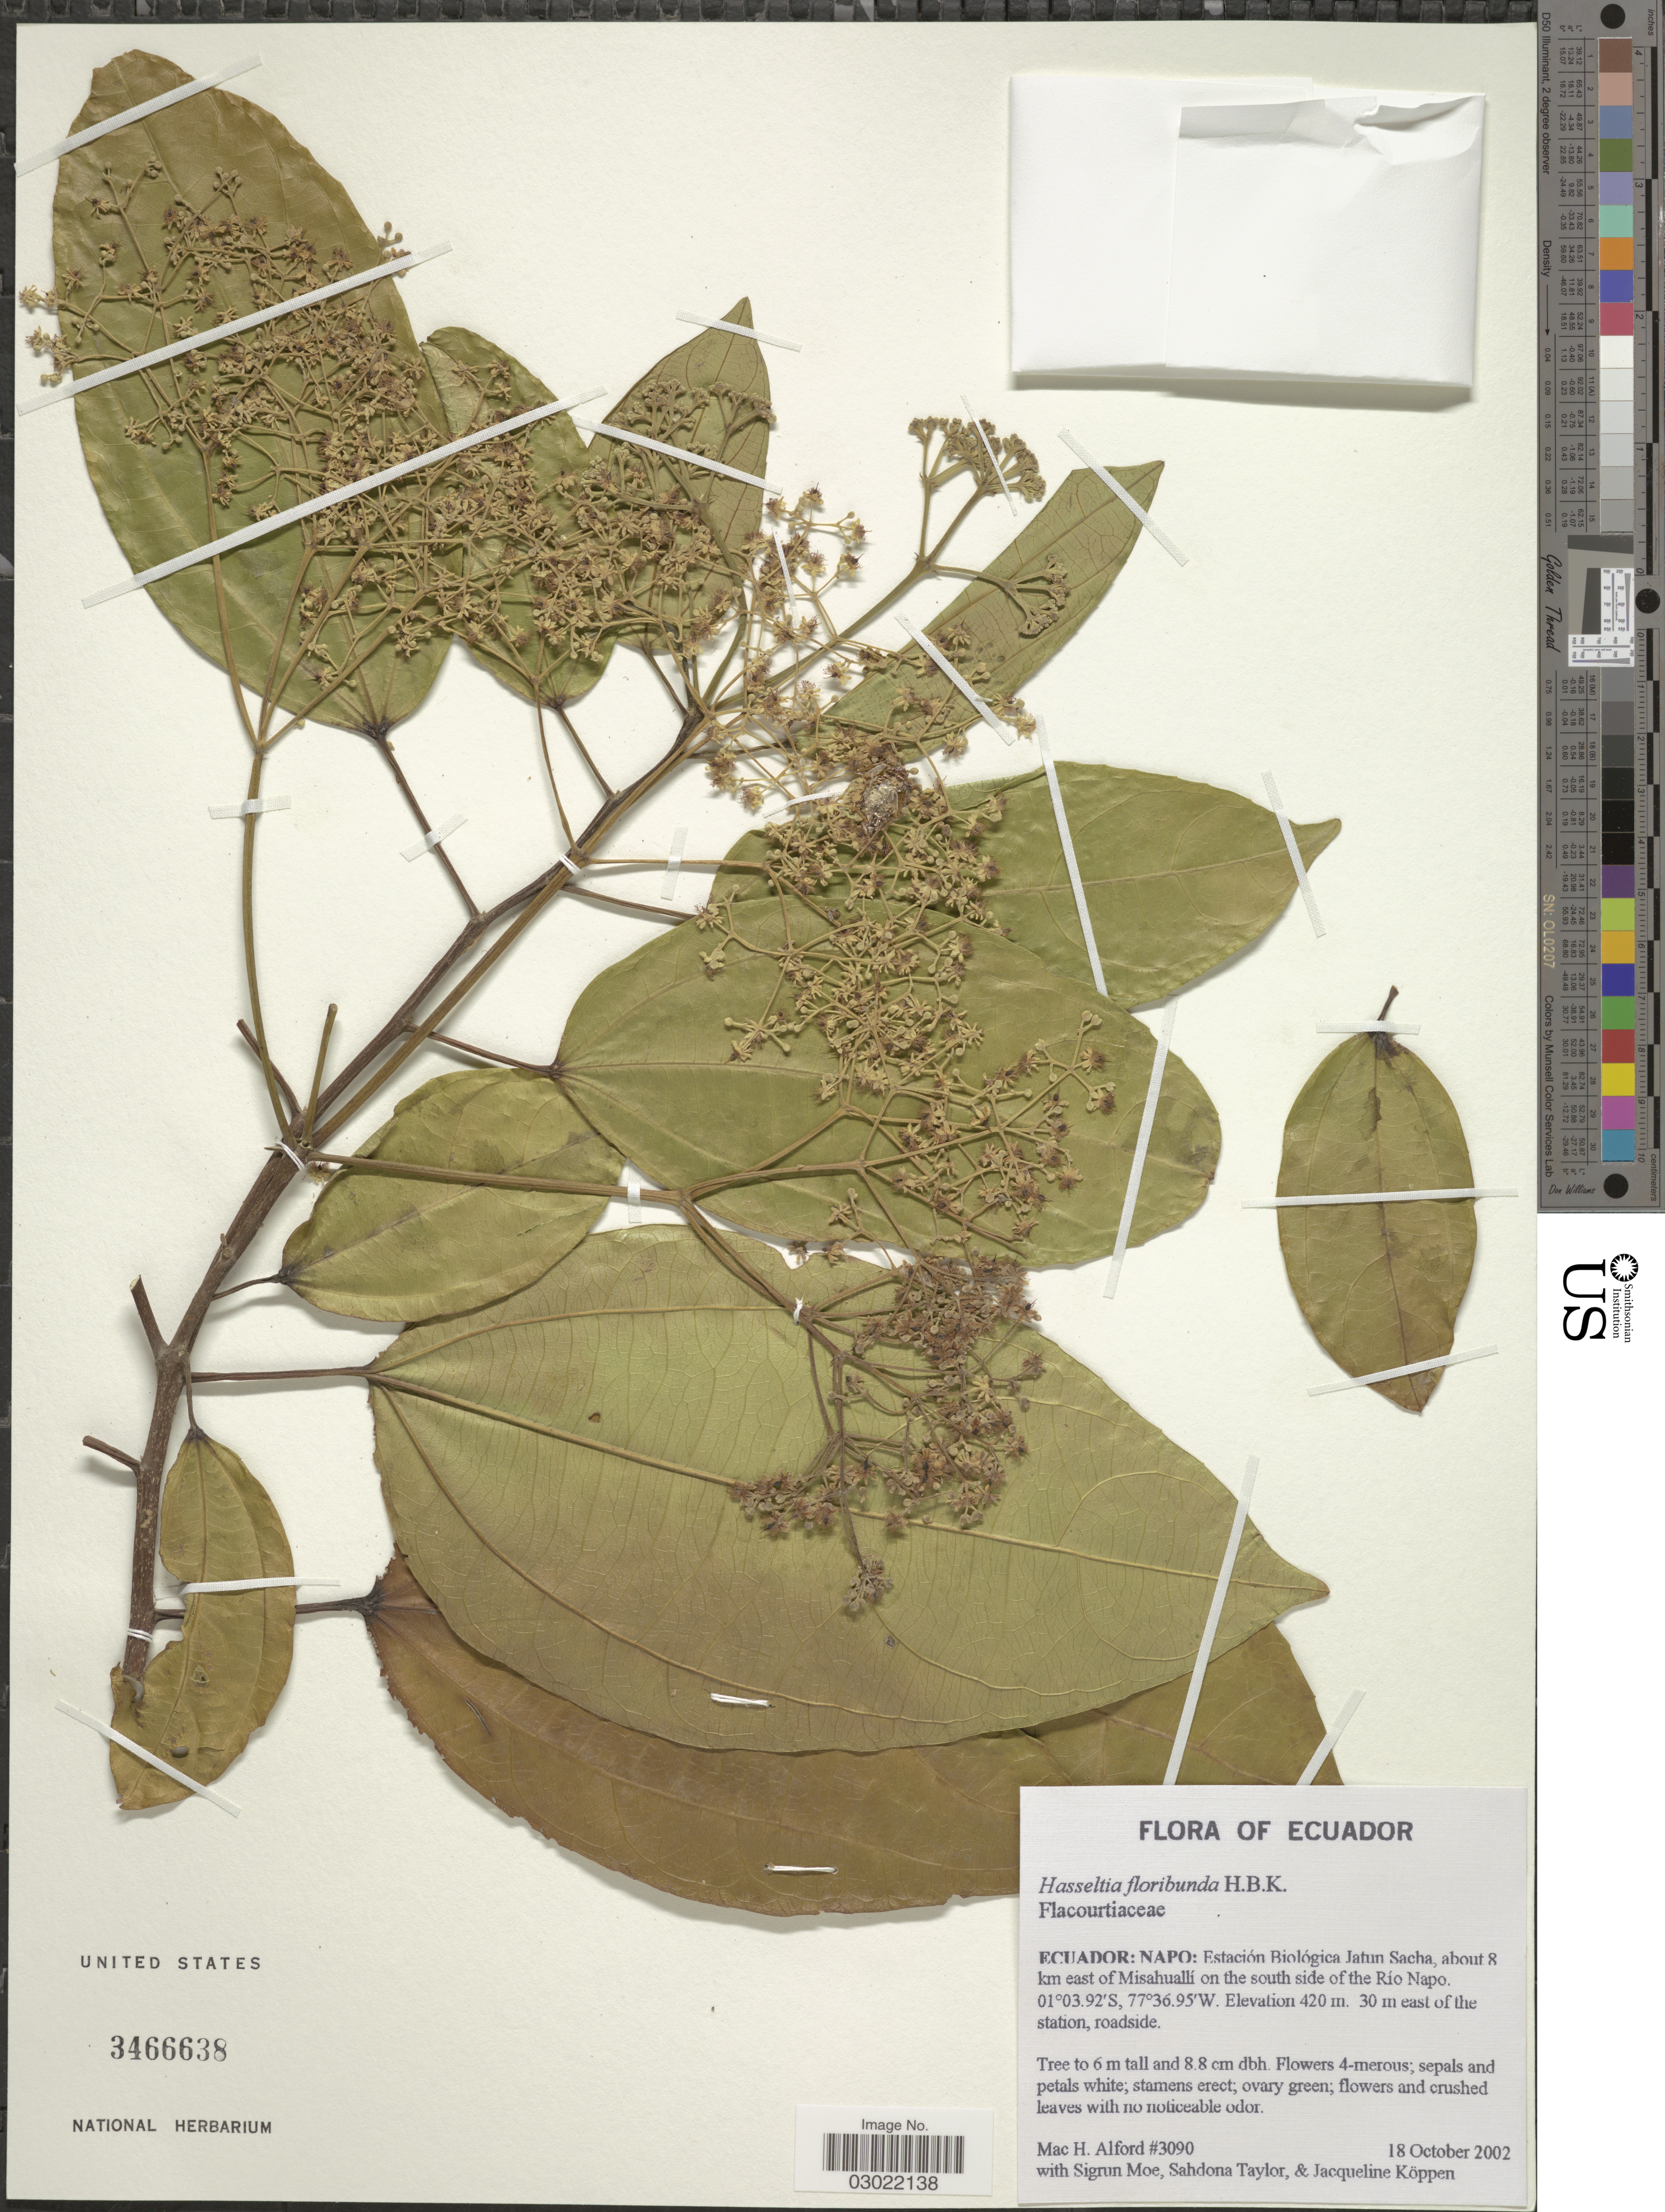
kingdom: Plantae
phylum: Tracheophyta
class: Magnoliopsida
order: Malpighiales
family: Salicaceae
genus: Hasseltia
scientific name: Hasseltia floribunda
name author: Kunth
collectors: M. H. Alford, S. Moe, S. Taylor & J. Köppen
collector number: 3090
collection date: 2002-10-18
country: Ecuador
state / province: Napo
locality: Estación Biológica Jatun Sacha, about 8 km east of Misahuallí on the south side of the Río Napo.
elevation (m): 420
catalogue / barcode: US 3466638